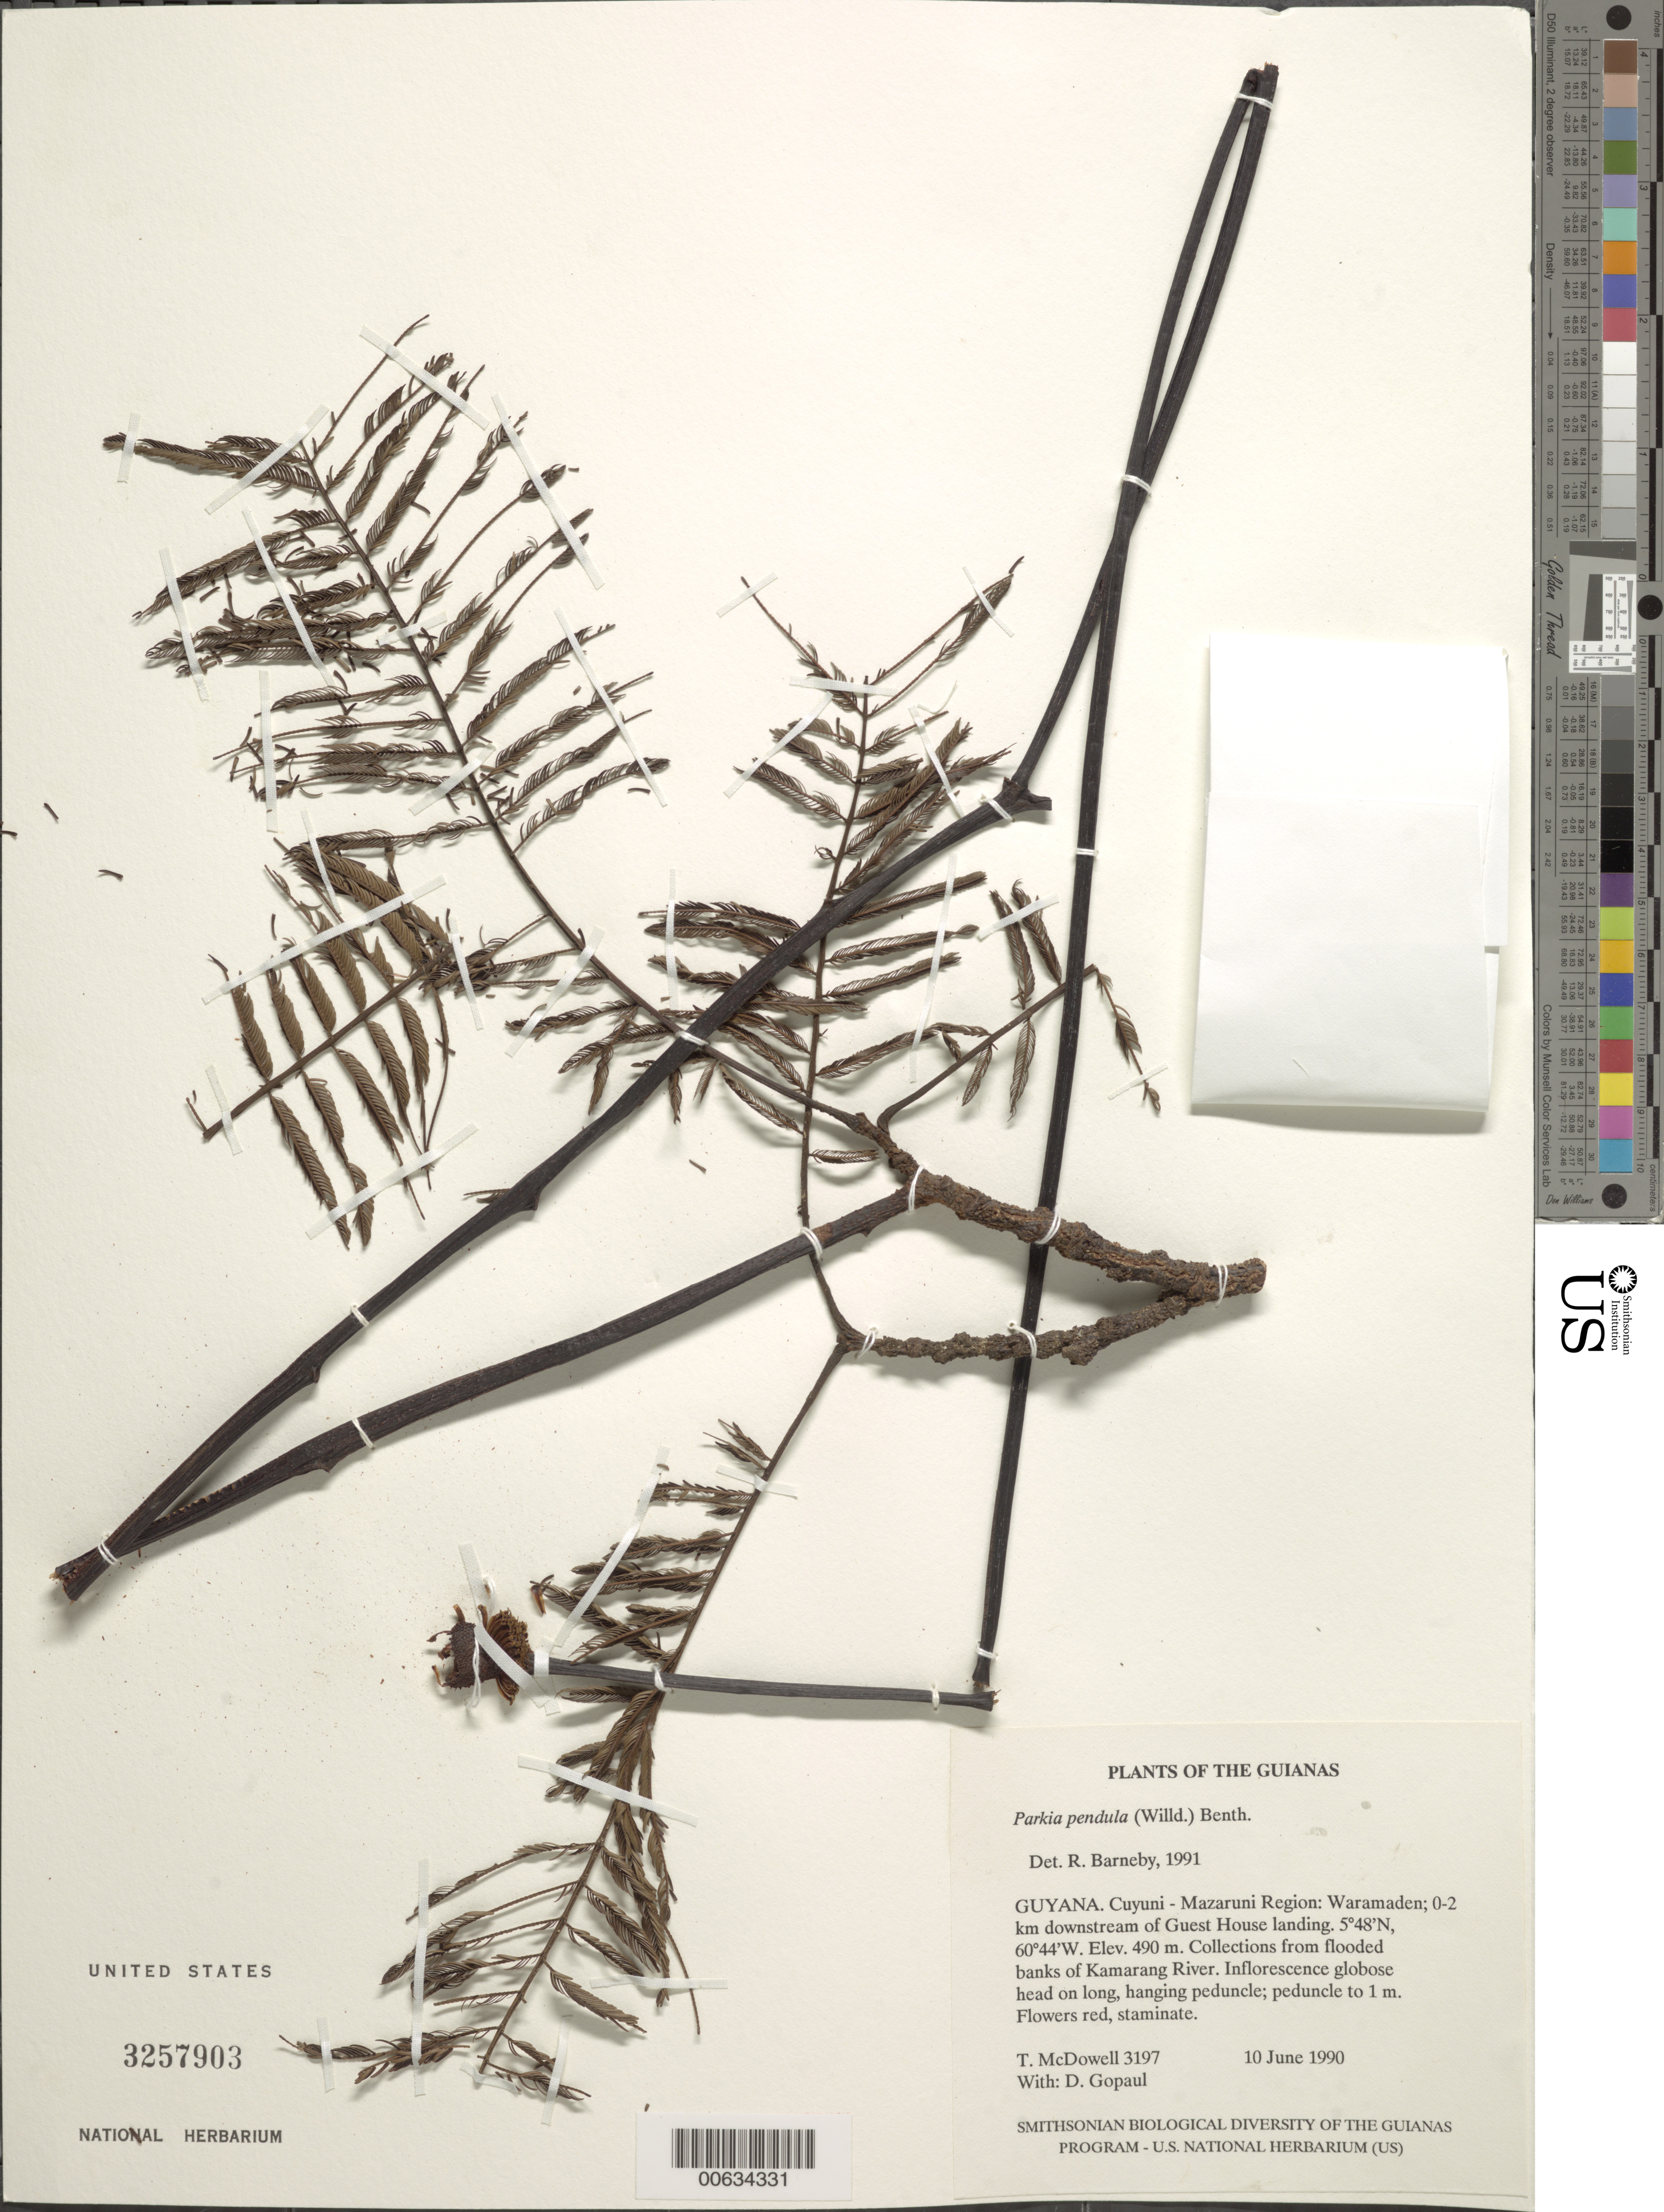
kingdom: Plantae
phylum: Tracheophyta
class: Magnoliopsida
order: Fabales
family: Fabaceae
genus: Parkia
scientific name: Parkia pendula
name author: Benth.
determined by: Barneby, Rupert C., (NY)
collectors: T. McDowell & D. Gopaul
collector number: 3197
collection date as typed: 10 June 1990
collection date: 1990-06-10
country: Guyana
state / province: Cuyuni-Mazaruni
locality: Waramaden, Kamarang River 0-2 km downstream of Guest House landing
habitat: Flooded river banks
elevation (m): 490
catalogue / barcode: US 3257903